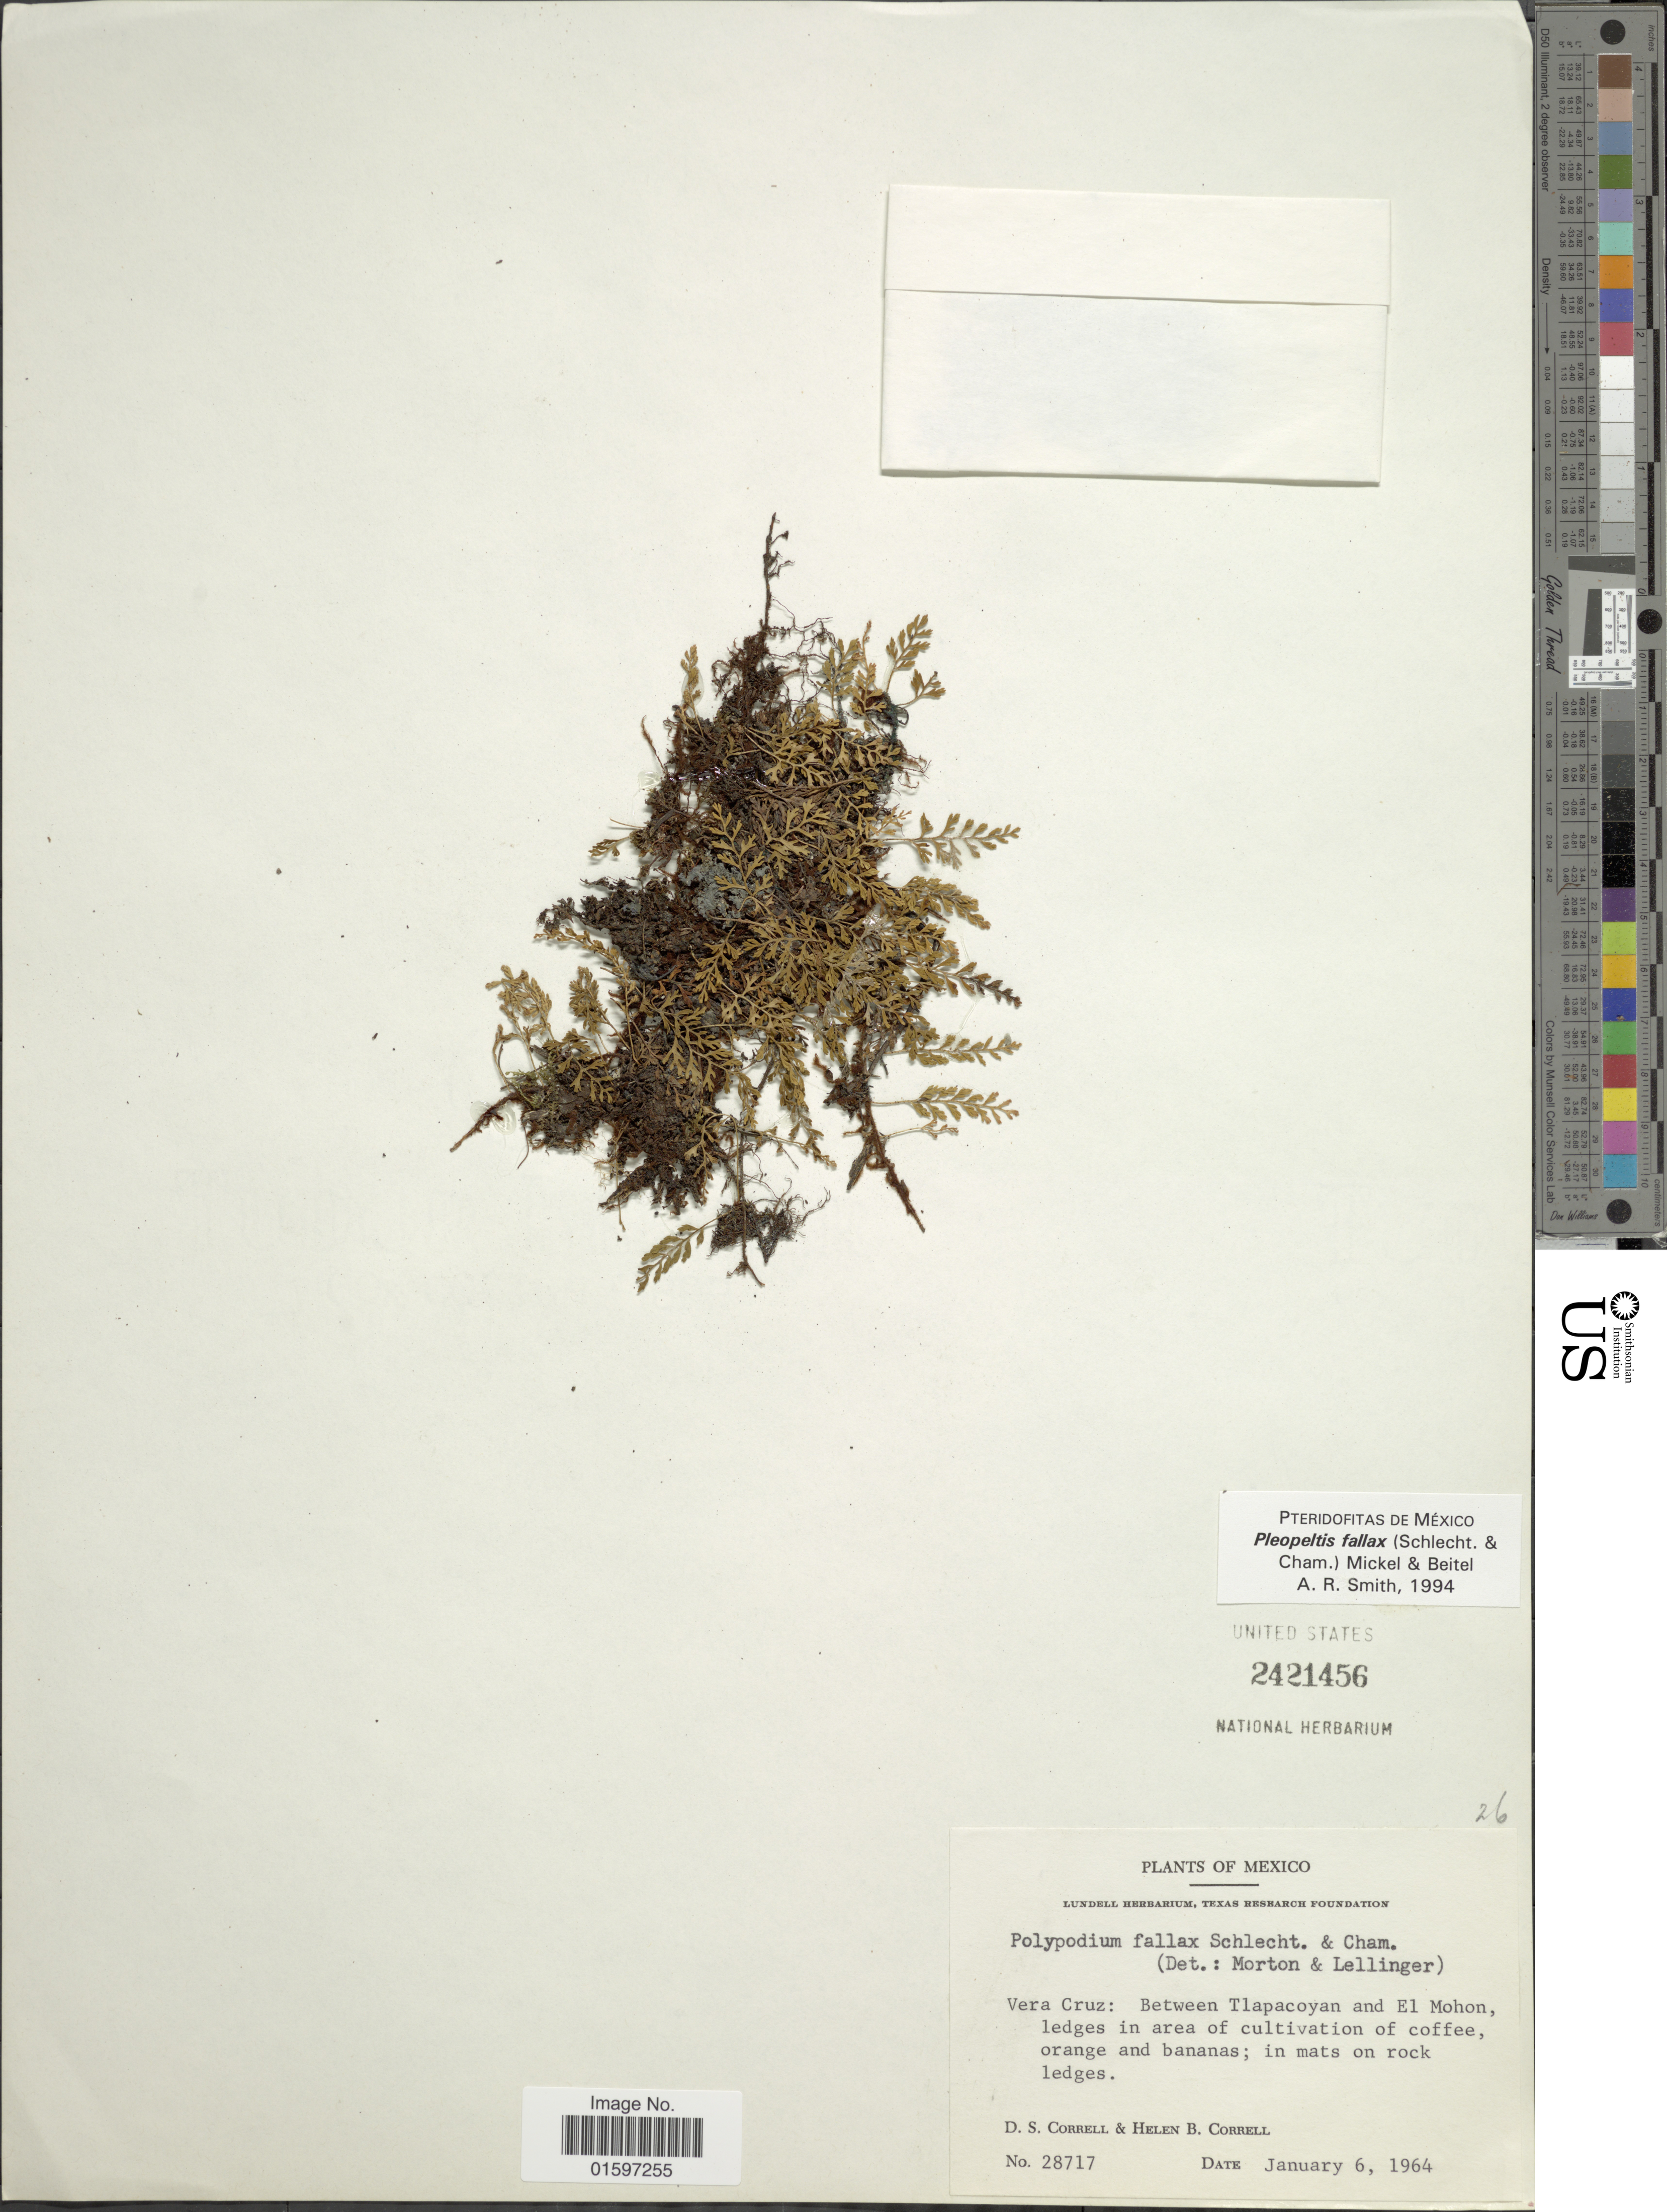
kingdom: Plantae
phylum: Tracheophyta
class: Polypodiopsida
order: Polypodiales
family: Polypodiaceae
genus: Pleopeltis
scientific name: Pleopeltis fallax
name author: (Schltdl. & Cham.) Mickel & Beitel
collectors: D. S. Correll & H. Correll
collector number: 28717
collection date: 1964-01-06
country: Mexico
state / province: Veracruz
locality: Vera Cruz: between Tlapacoyan and El Mohon, ledges in area of cultivation of coffee, orange and bananas; in mats on rock ledges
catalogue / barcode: US 2421456